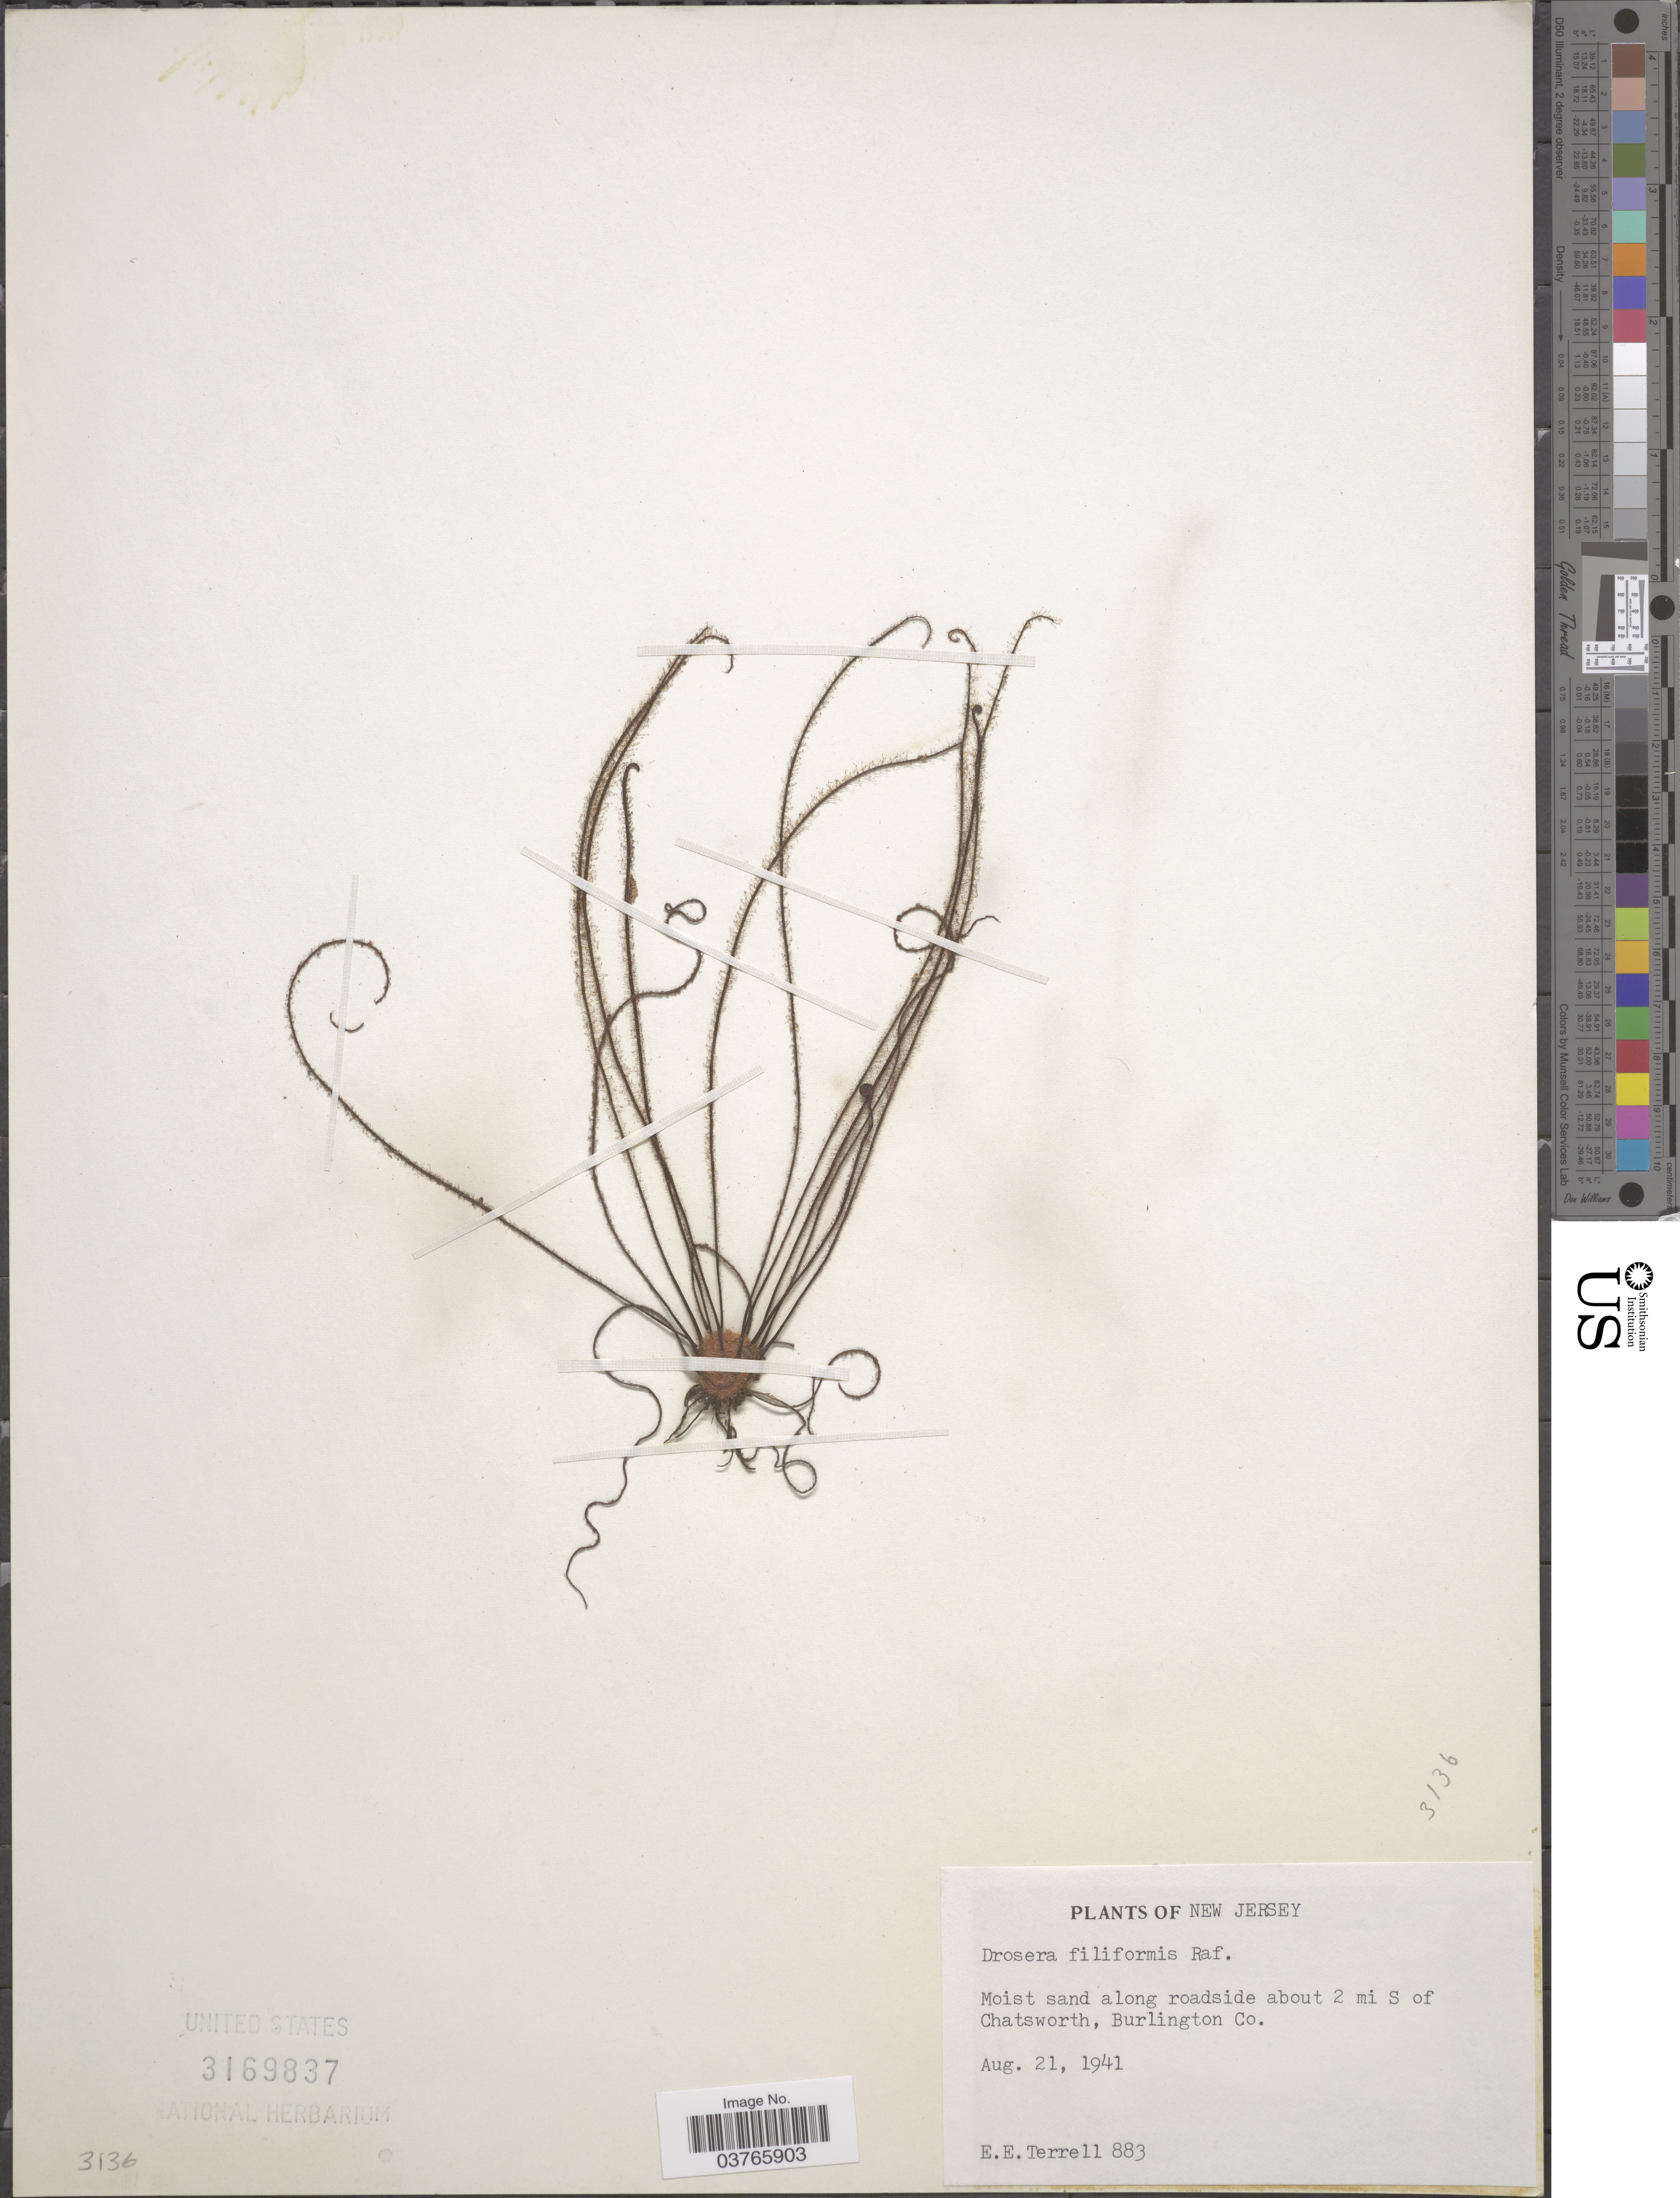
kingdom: Plantae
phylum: Tracheophyta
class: Magnoliopsida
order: Caryophyllales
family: Droseraceae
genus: Drosera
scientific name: Drosera filiformis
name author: Raf.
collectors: E. E. Terrell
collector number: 883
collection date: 1941-08-21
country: United States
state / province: New Jersey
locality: Moist sand along roadside about 2 mi S of Chatsworth, Burlington Co.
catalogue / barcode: US 3169837